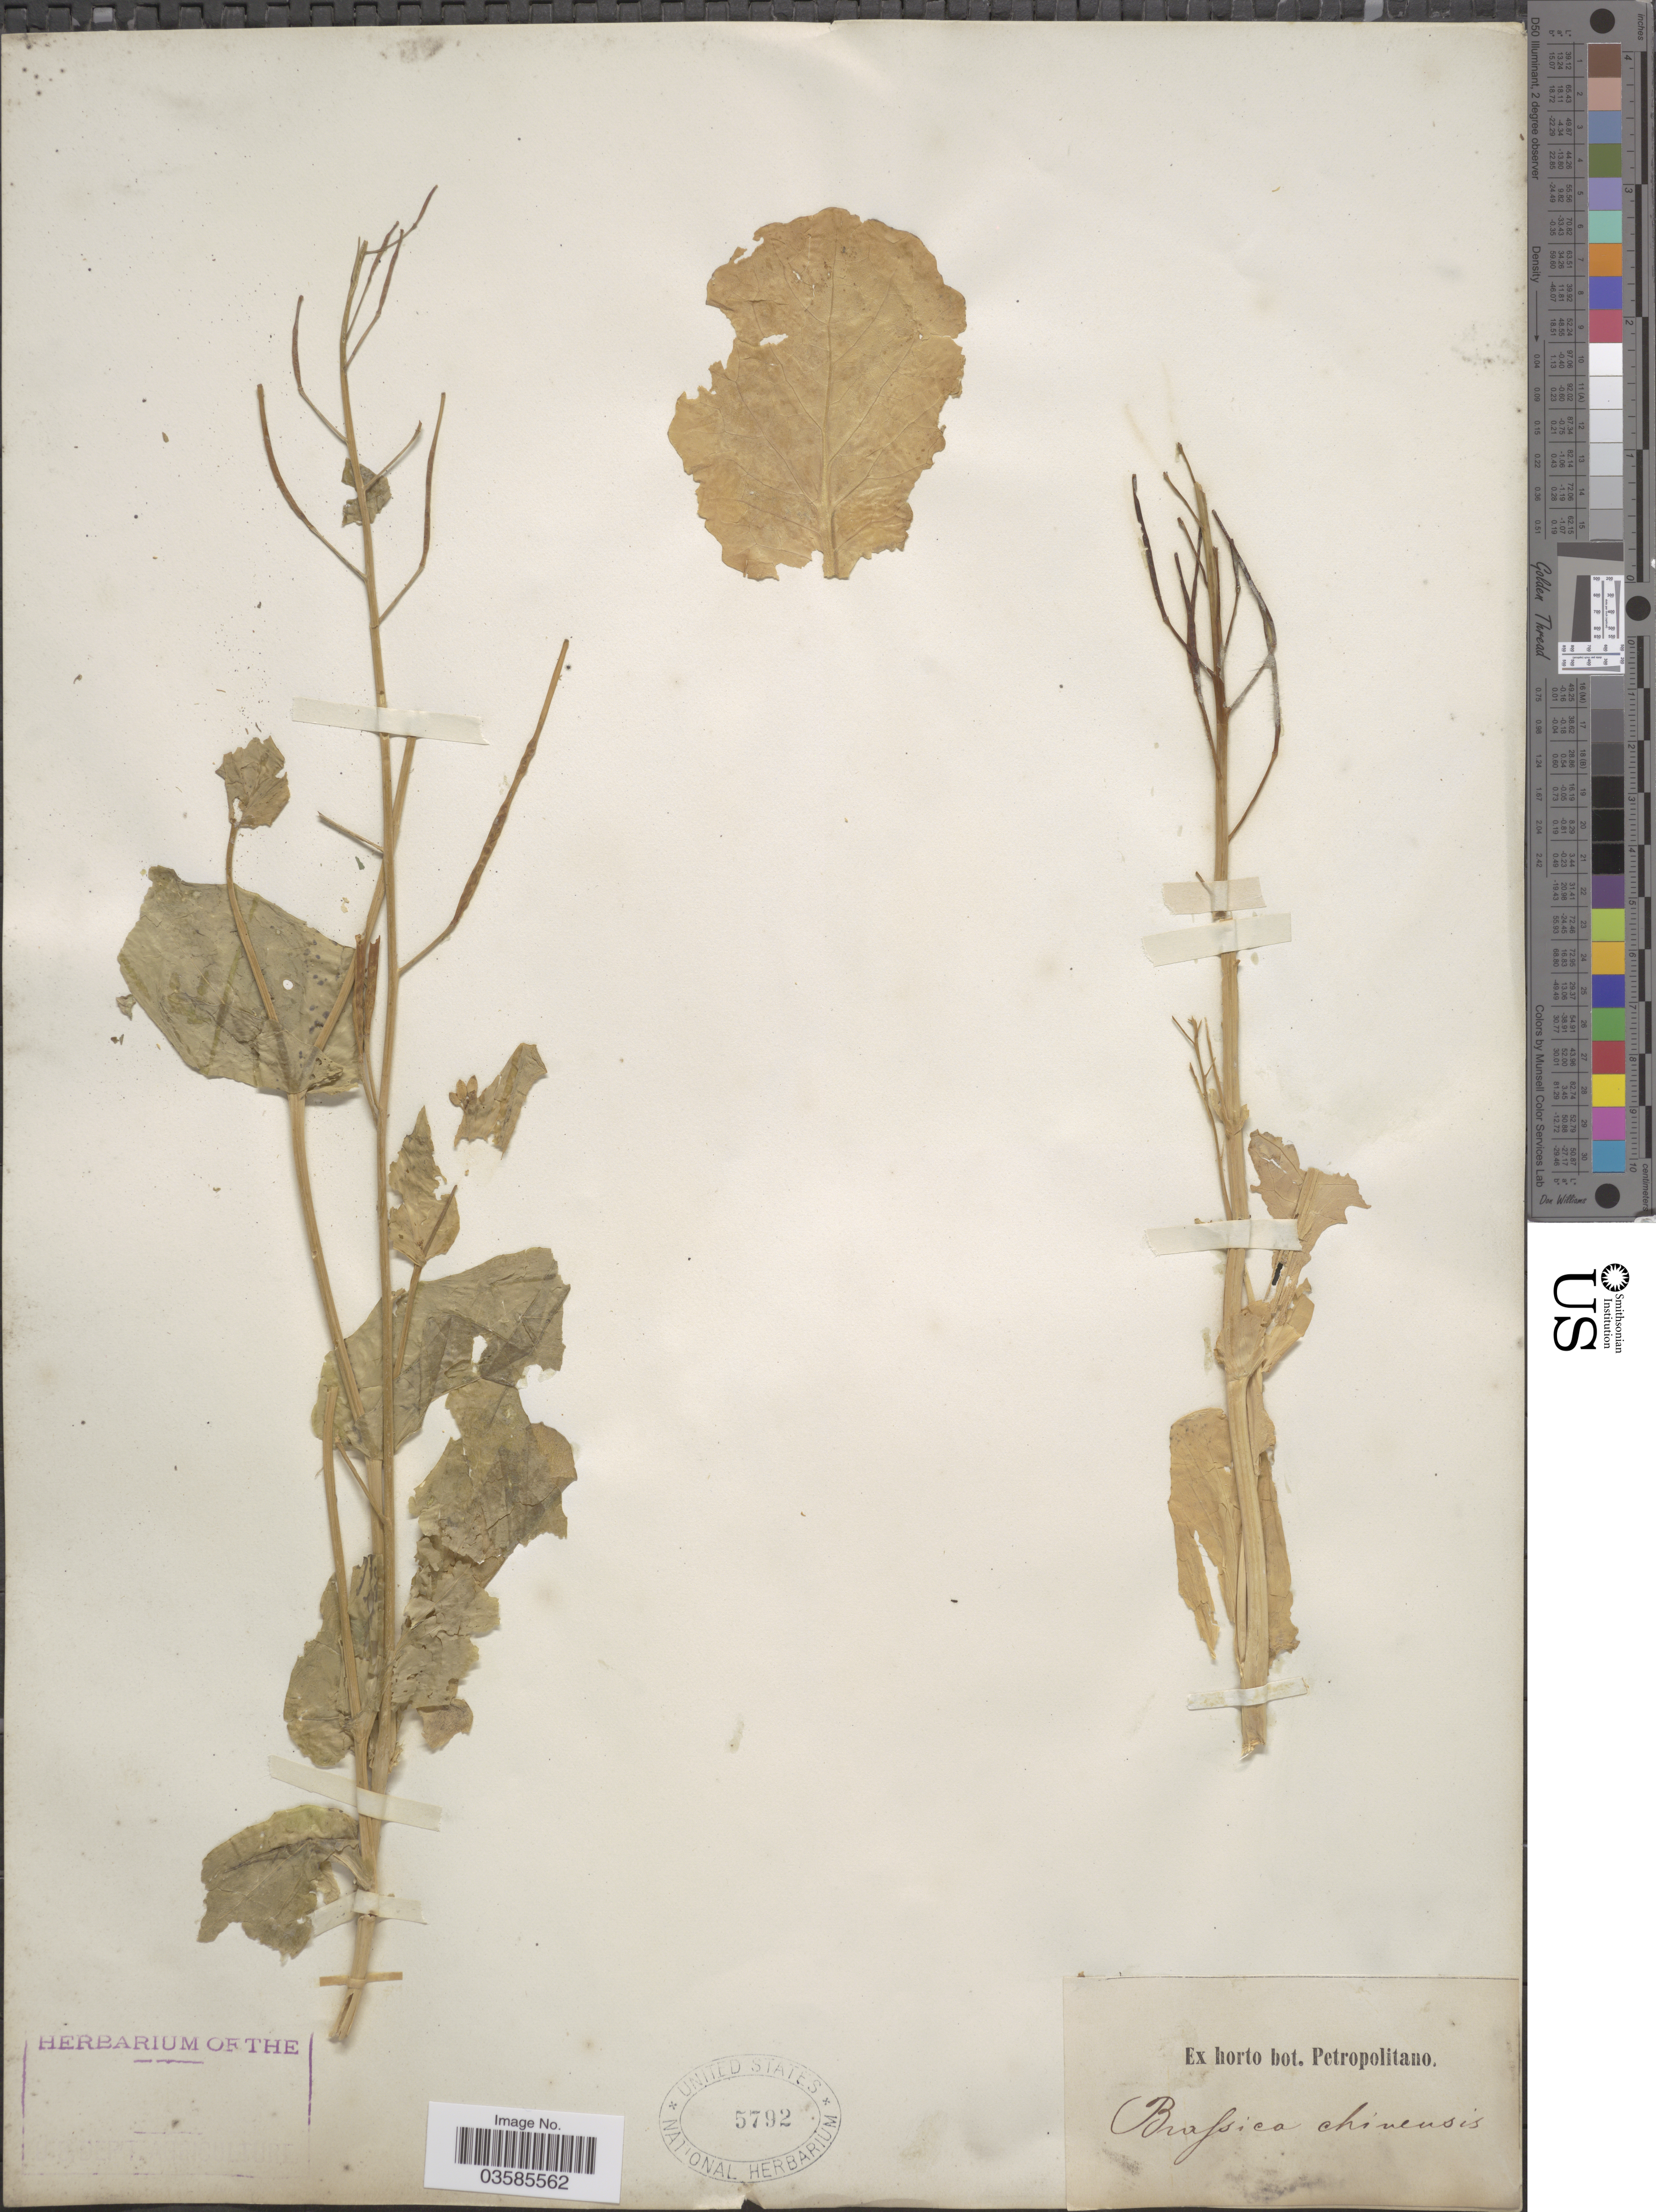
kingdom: Plantae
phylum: Tracheophyta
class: Magnoliopsida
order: Brassicales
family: Brassicaceae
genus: Brassica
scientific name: Brassica chinensis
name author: L.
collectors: ex Horto Bot. Petropolitano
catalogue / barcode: US 5792